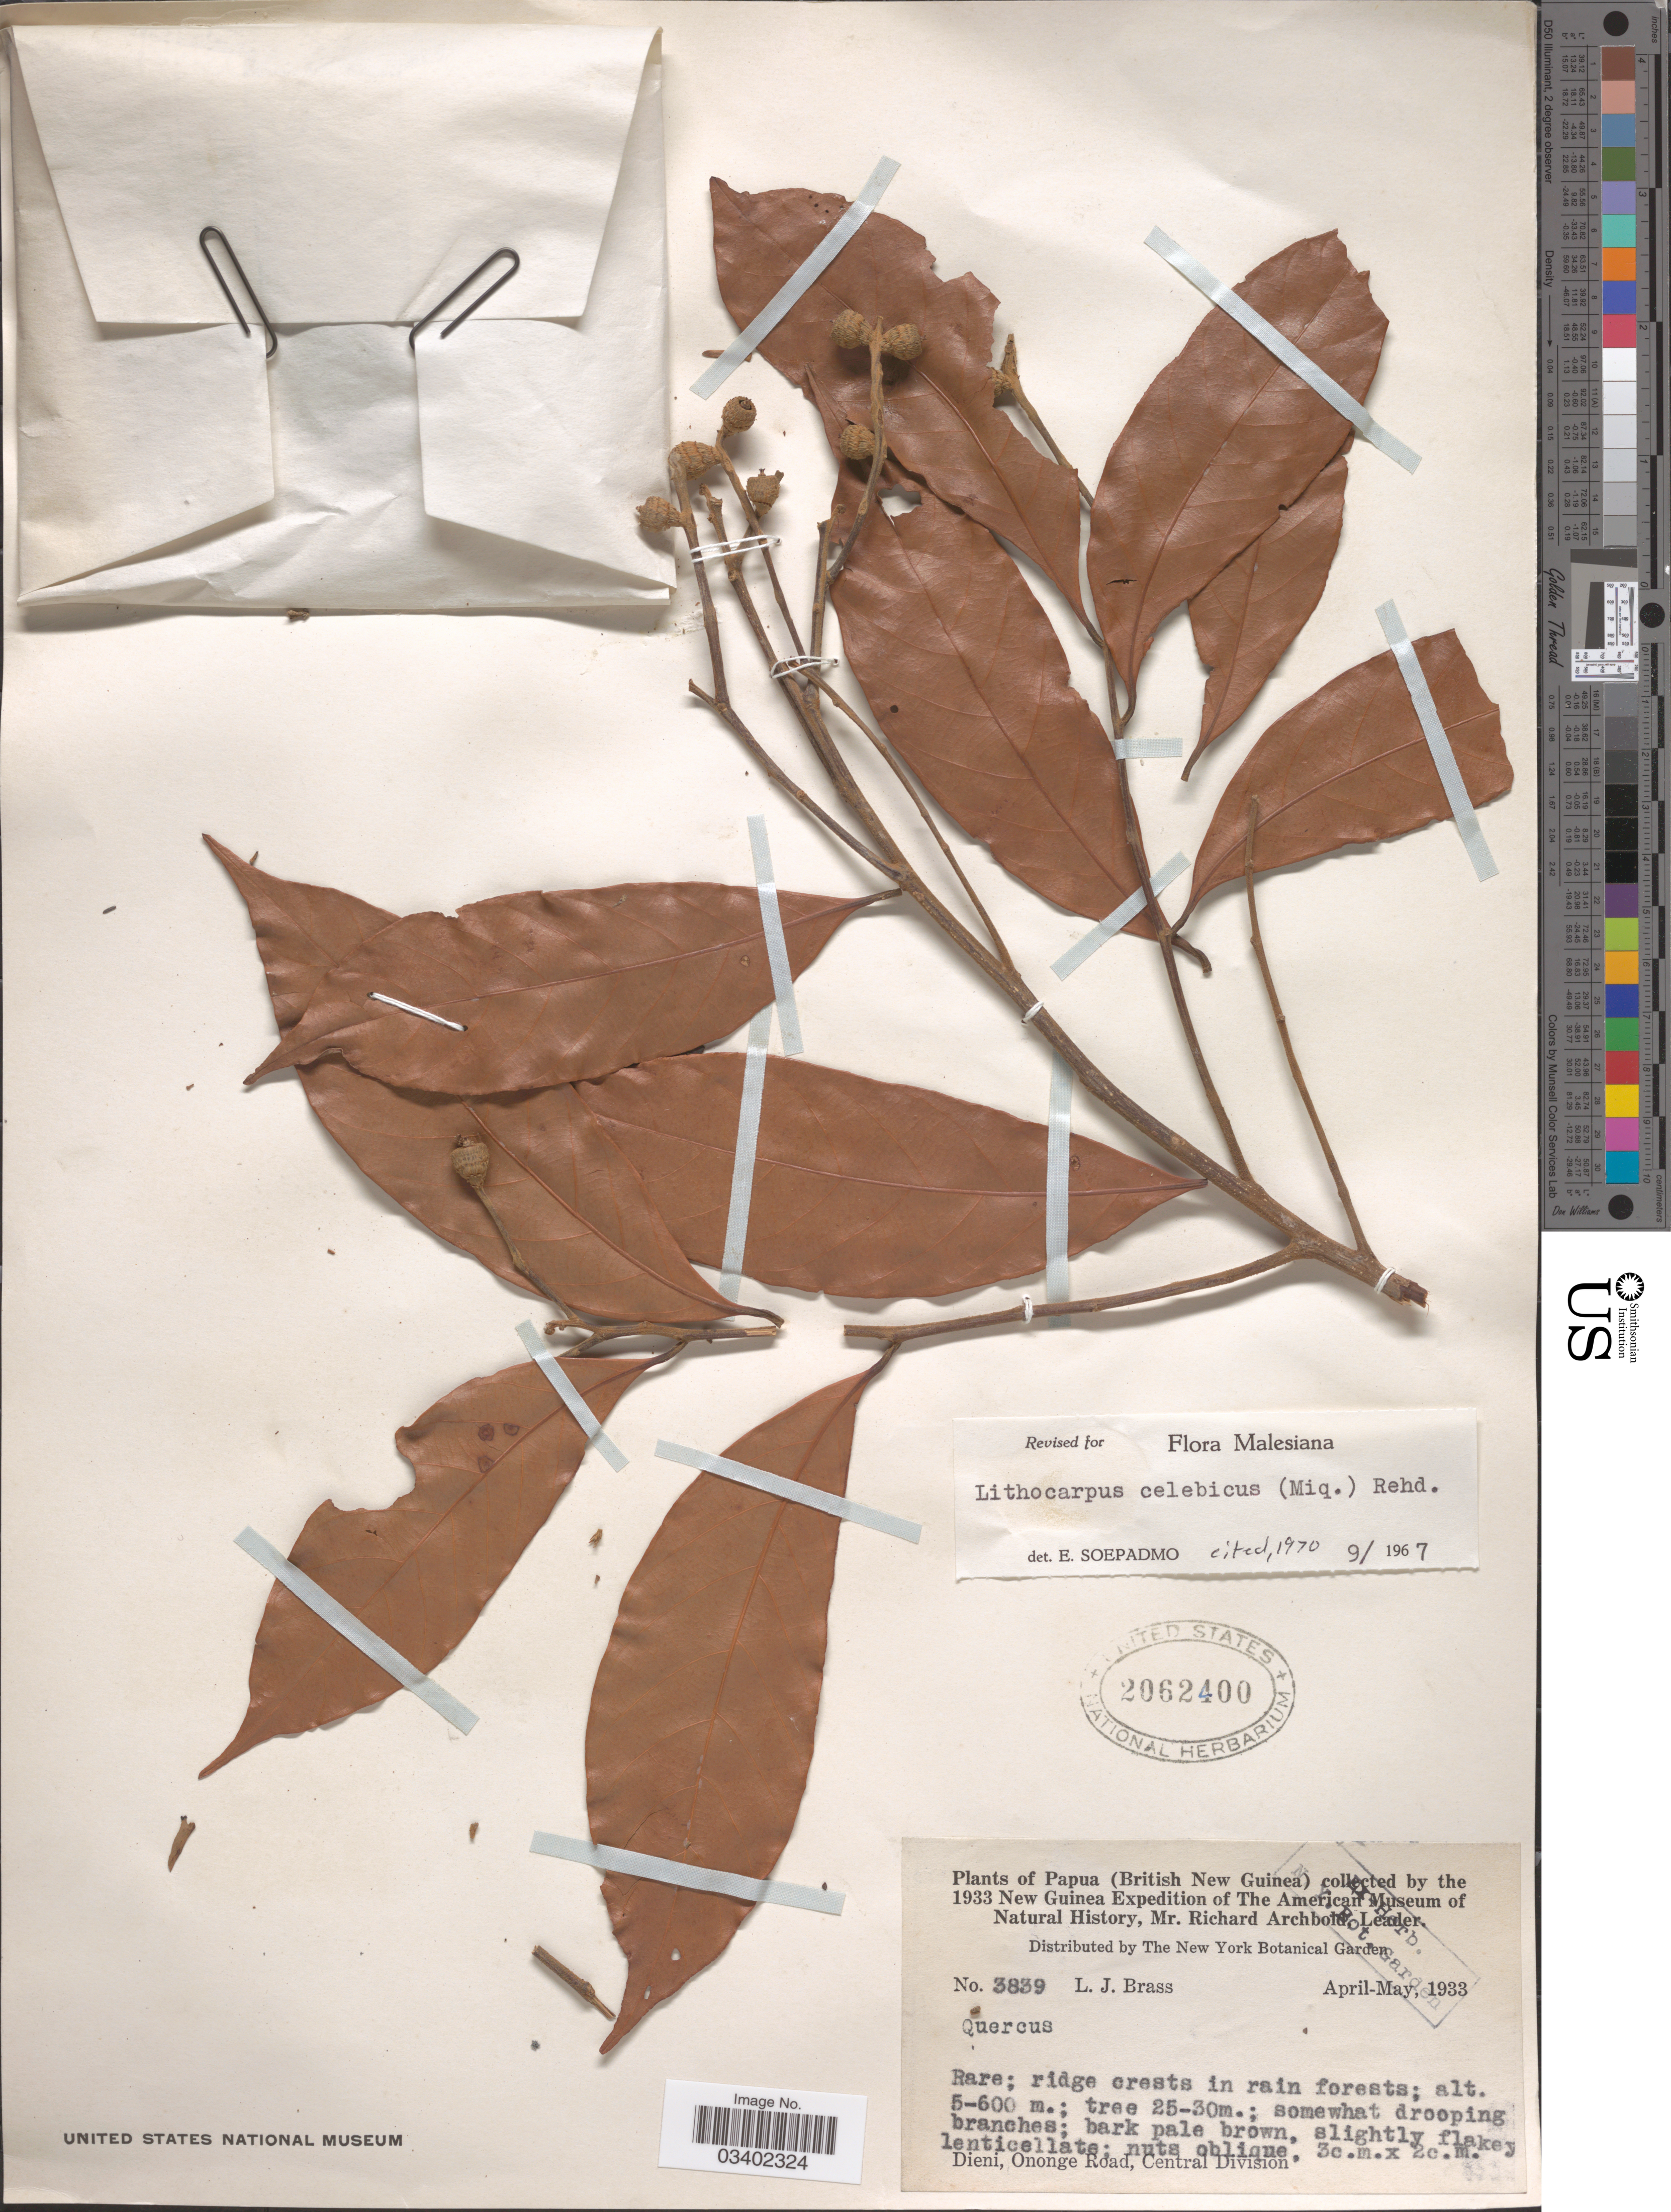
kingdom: Plantae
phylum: Tracheophyta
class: Magnoliopsida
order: Fagales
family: Fagaceae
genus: Lithocarpus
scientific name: Lithocarpus celebicus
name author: (Miq.) Rehder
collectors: L. J. Brass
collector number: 3839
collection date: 1933-04/1933-05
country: Papua New Guinea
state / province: Central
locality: Papua (British New Guinea). Dieni, Ononge Road, Central Division.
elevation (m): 500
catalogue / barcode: US 2062400